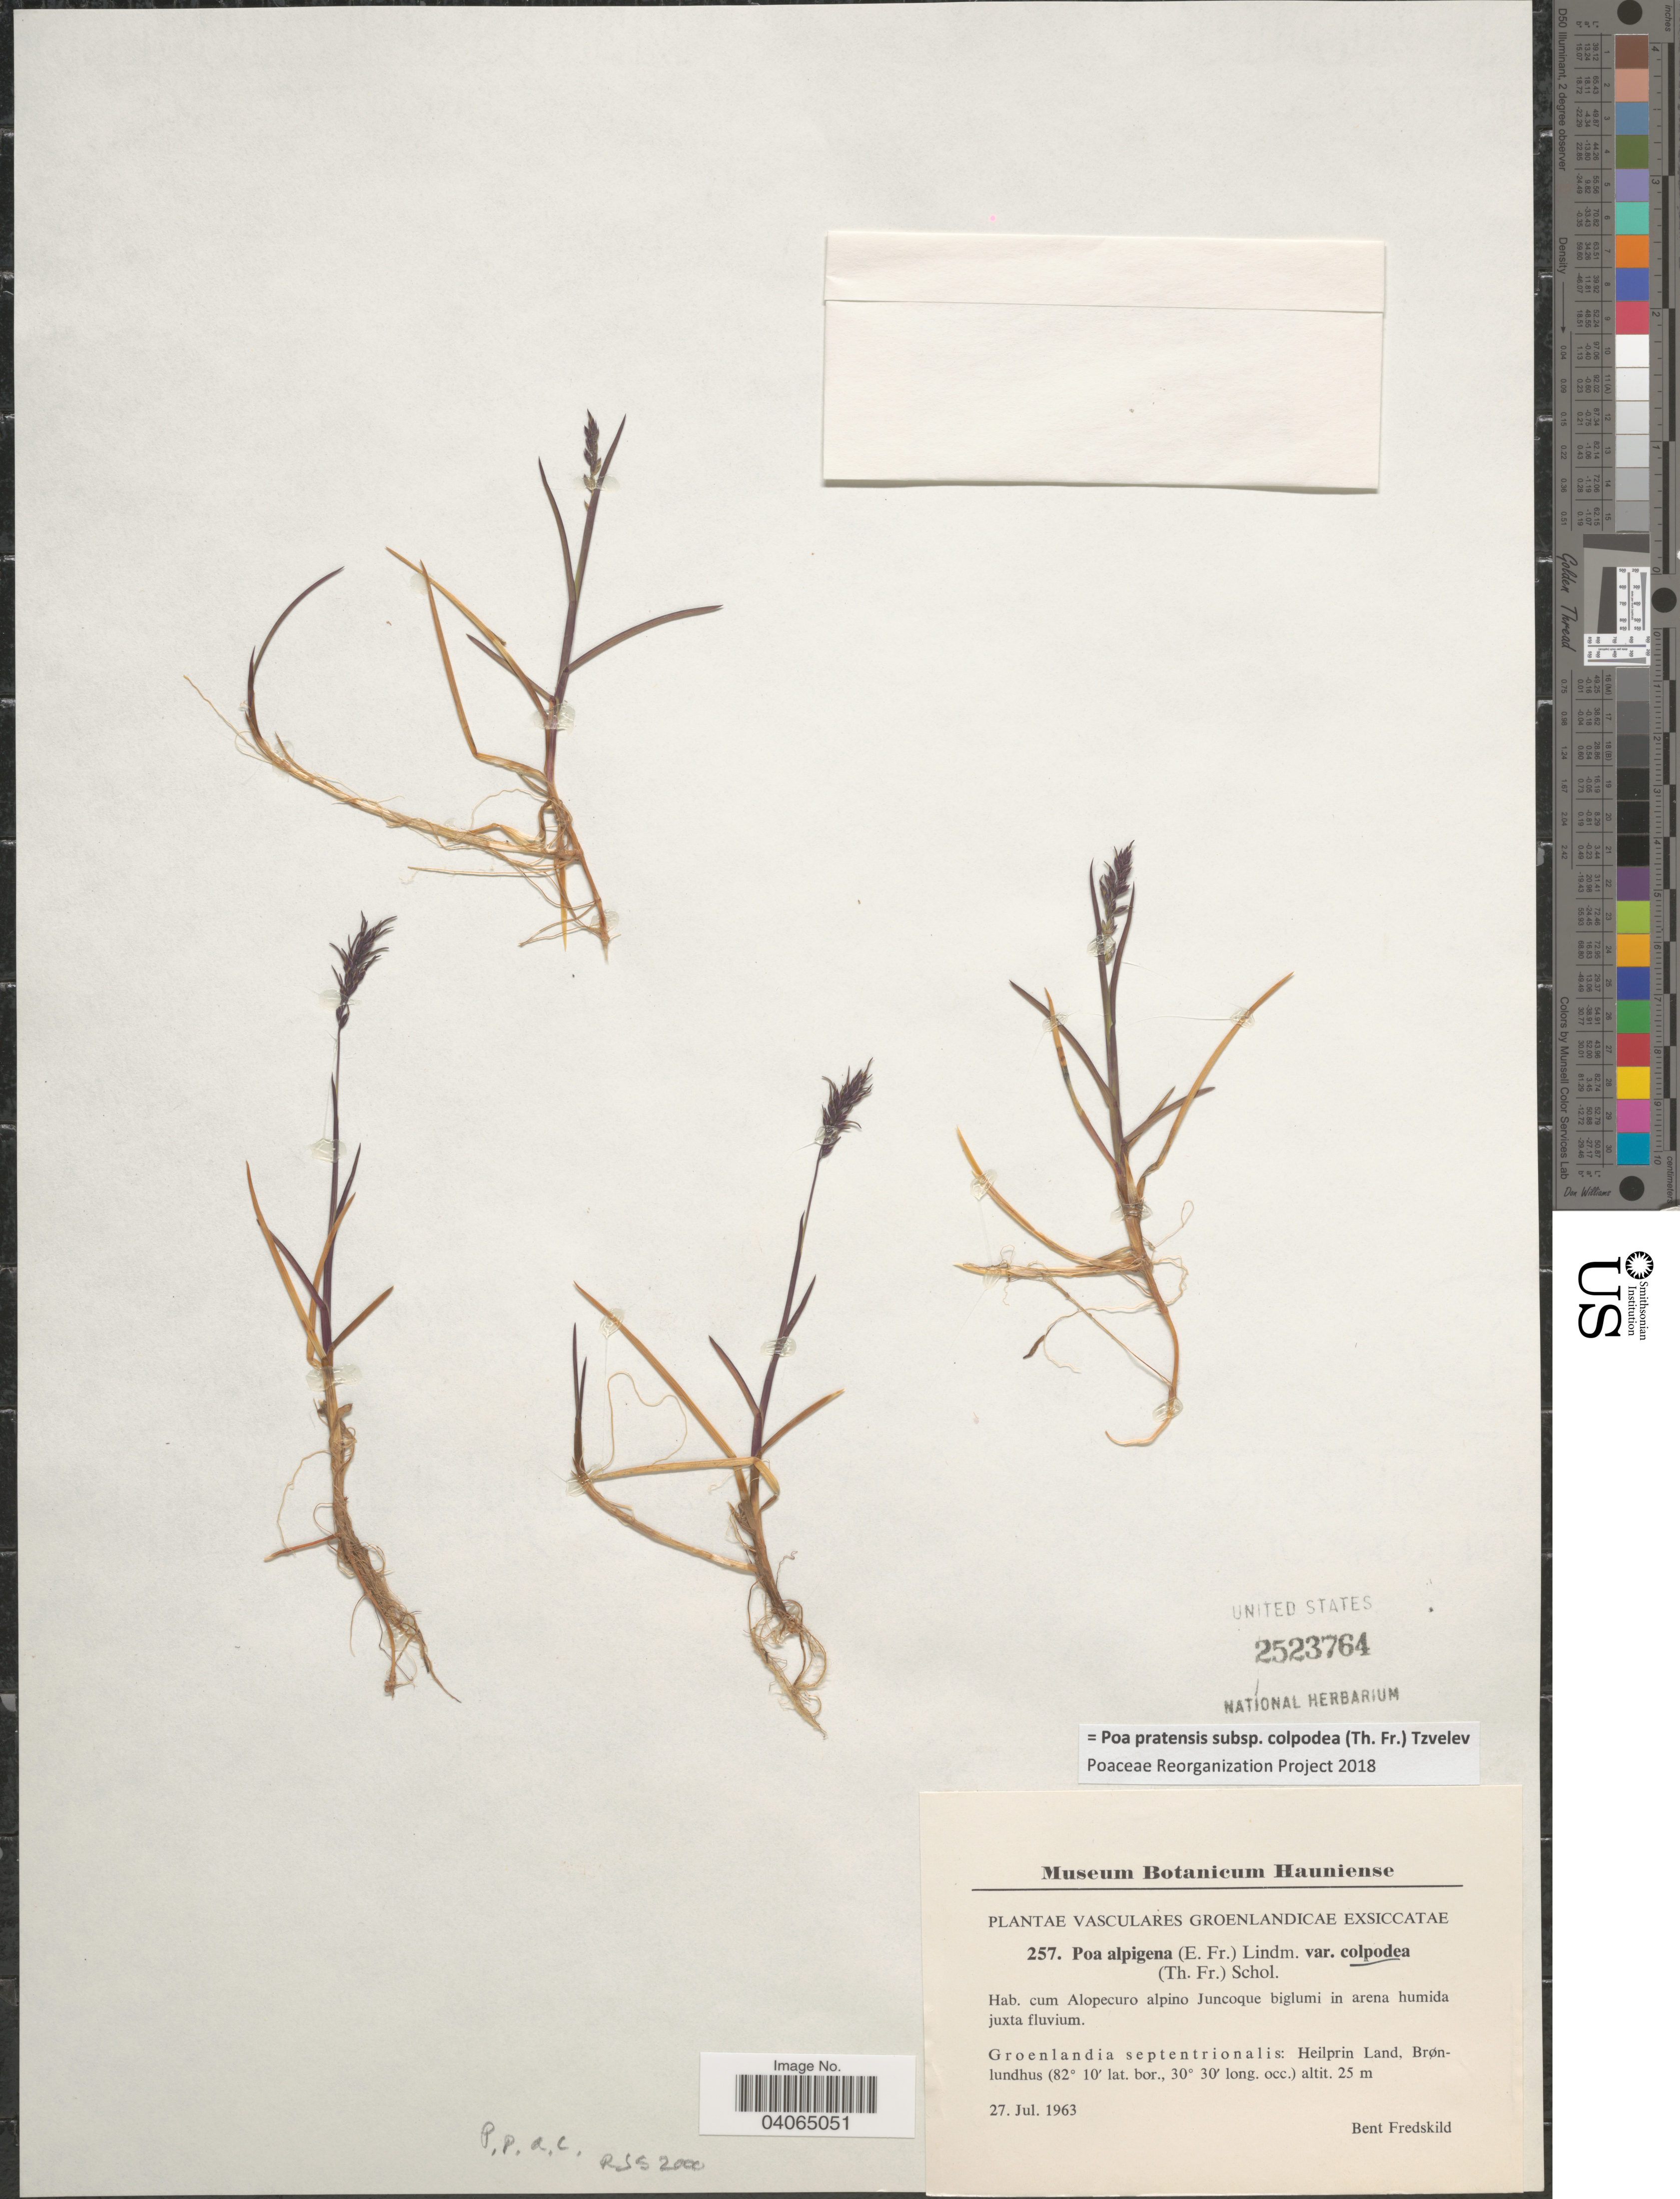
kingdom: Plantae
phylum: Tracheophyta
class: Liliopsida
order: Poales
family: Poaceae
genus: Poa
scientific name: Poa pratensis subsp. colpodea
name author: (Th. Fr.) Tzvelev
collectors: B. Fredskild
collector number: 257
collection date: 1963-07-27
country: Greenland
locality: Groenlandia septentrionalis: Heilprin Land, Brønlundhus.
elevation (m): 25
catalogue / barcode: US 2523764